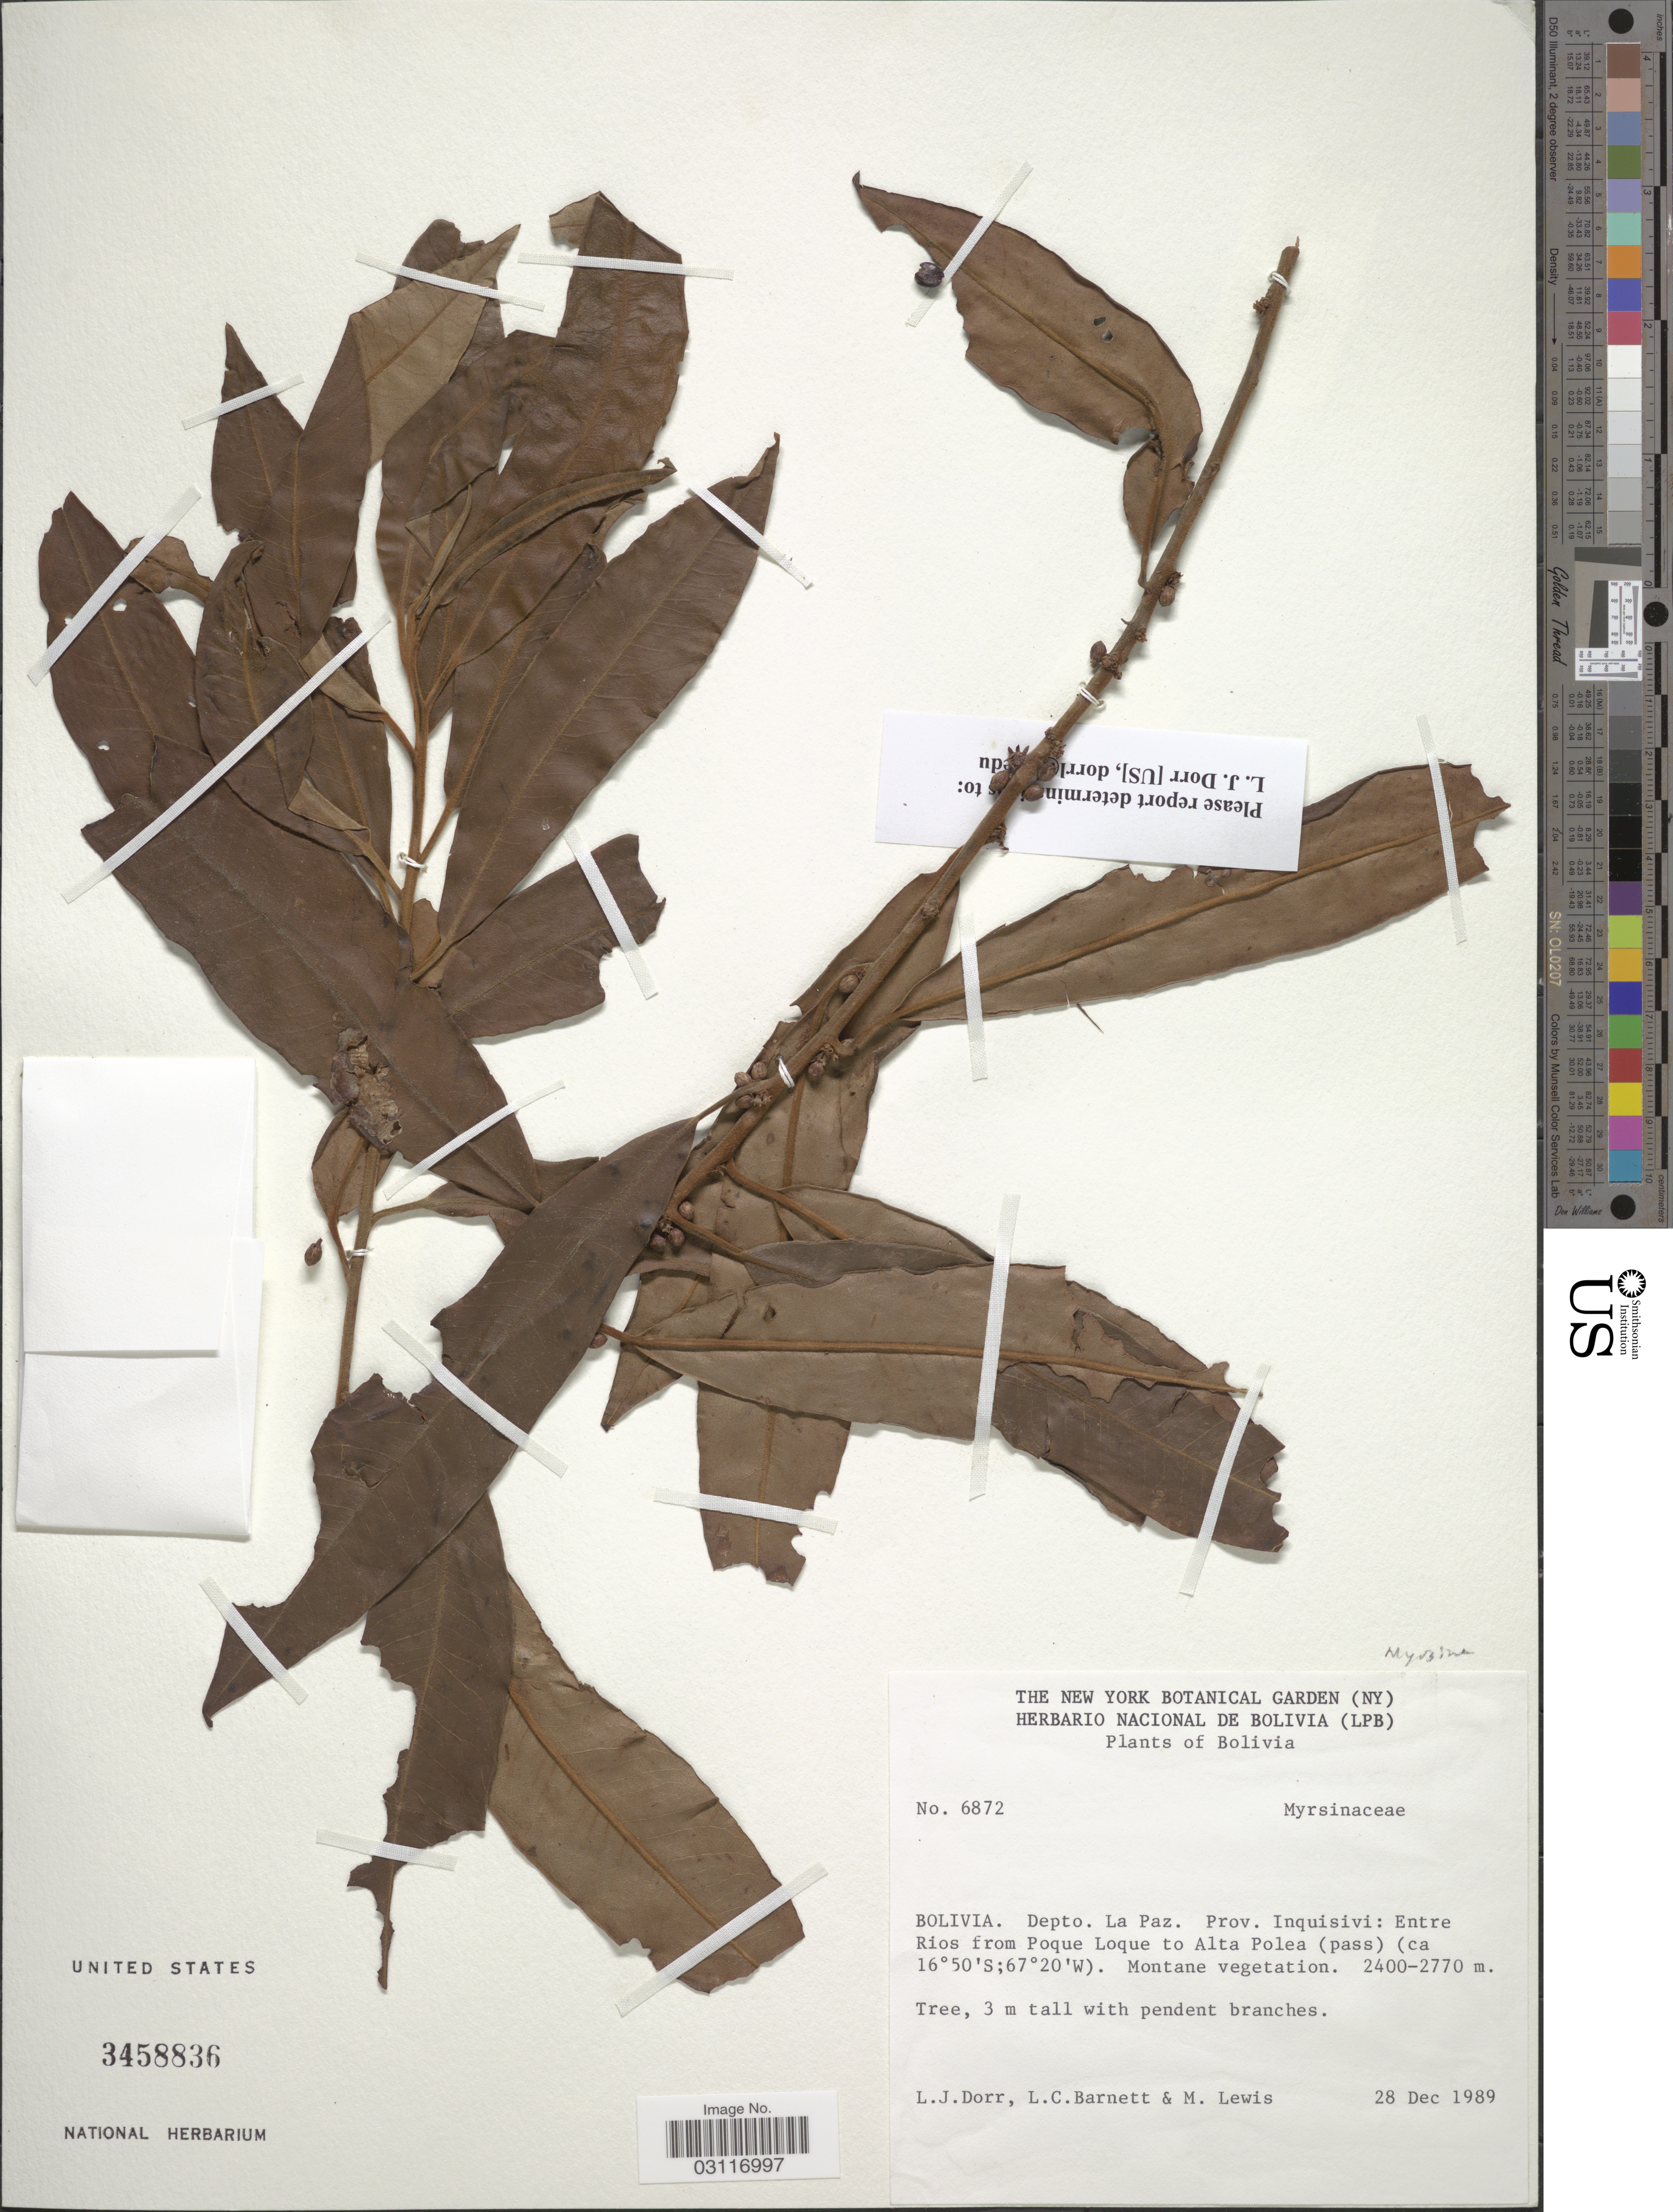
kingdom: Plantae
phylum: Tracheophyta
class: Magnoliopsida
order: Ericales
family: Primulaceae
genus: Myrsine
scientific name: Myrsine sp.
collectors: L. J. Dorr, L. C. Barnett & M. Lewis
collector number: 6872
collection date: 1989-12-28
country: Bolivia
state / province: La Paz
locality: Depto. La Paz. Prov. Inquisivi: Entre Rios from Poque Loque to Alta Polea (pass).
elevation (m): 2400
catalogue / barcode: US 3458836